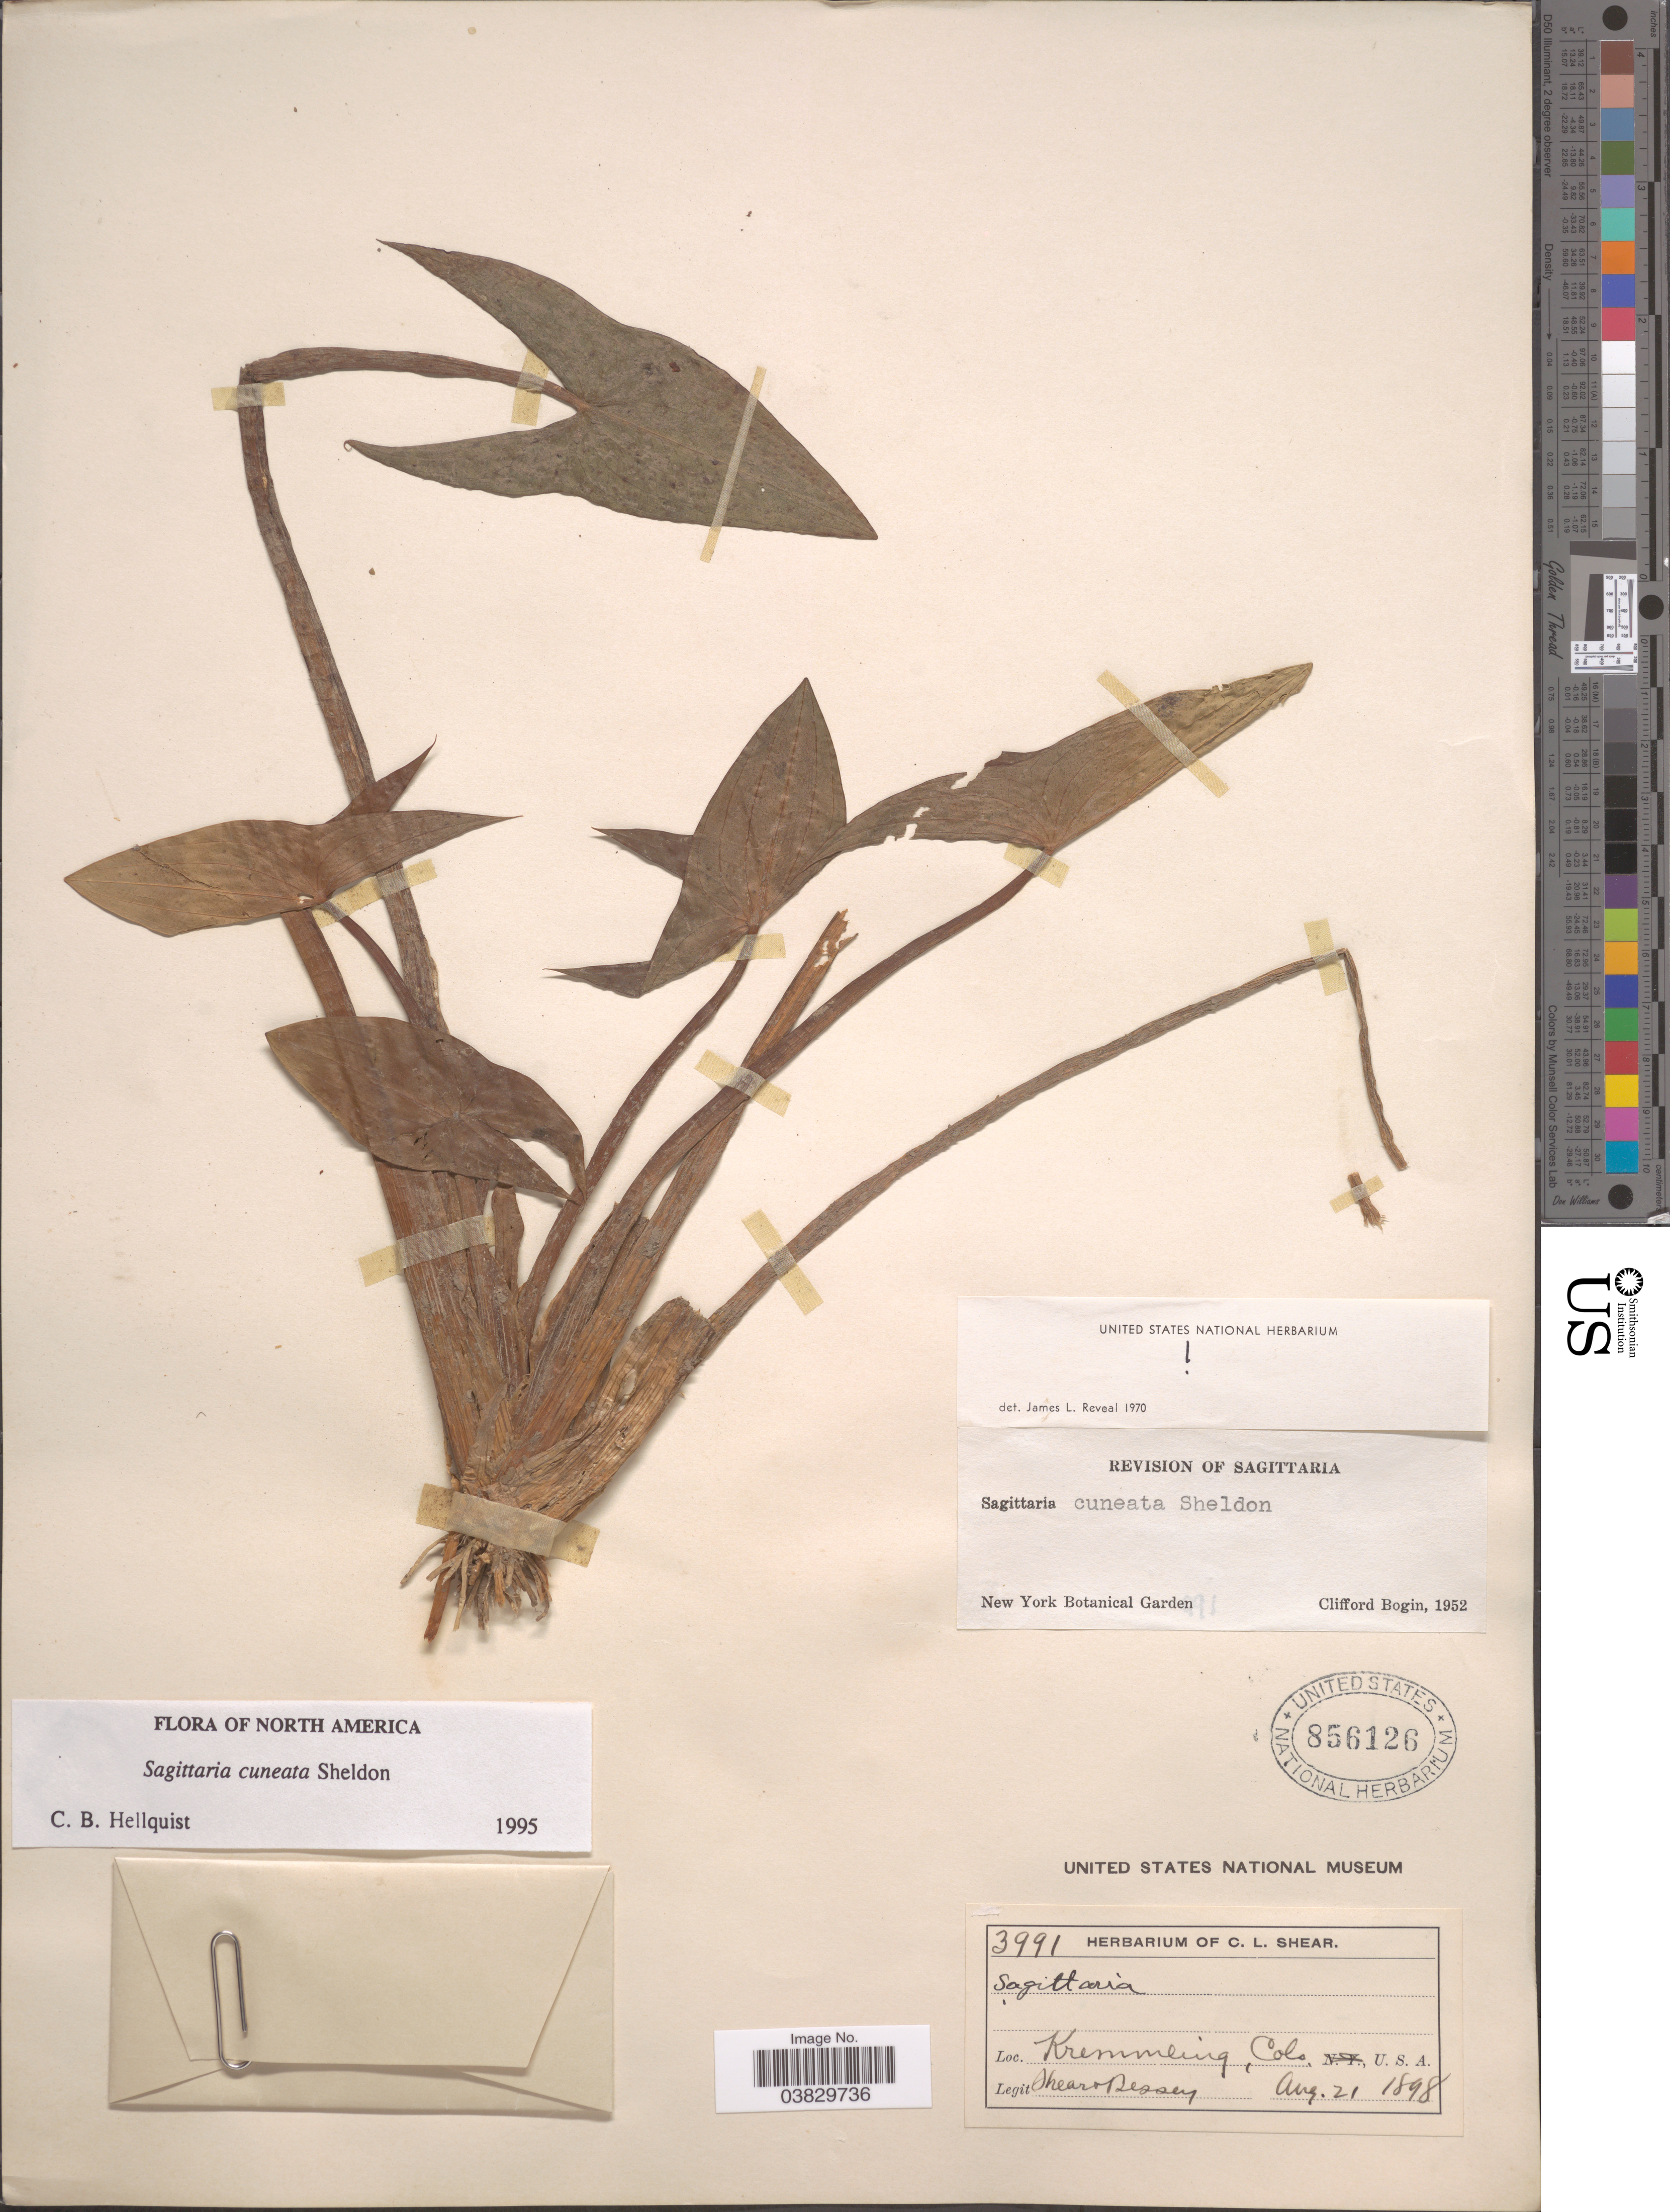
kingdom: Plantae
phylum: Tracheophyta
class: Liliopsida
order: Alismatales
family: Alismataceae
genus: Sagittaria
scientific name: Sagittaria cuneata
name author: E. Sheld.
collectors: S. Bessey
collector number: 3991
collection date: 1898-08-21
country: United States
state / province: Colorado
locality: Kremmling.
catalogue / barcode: US 856126